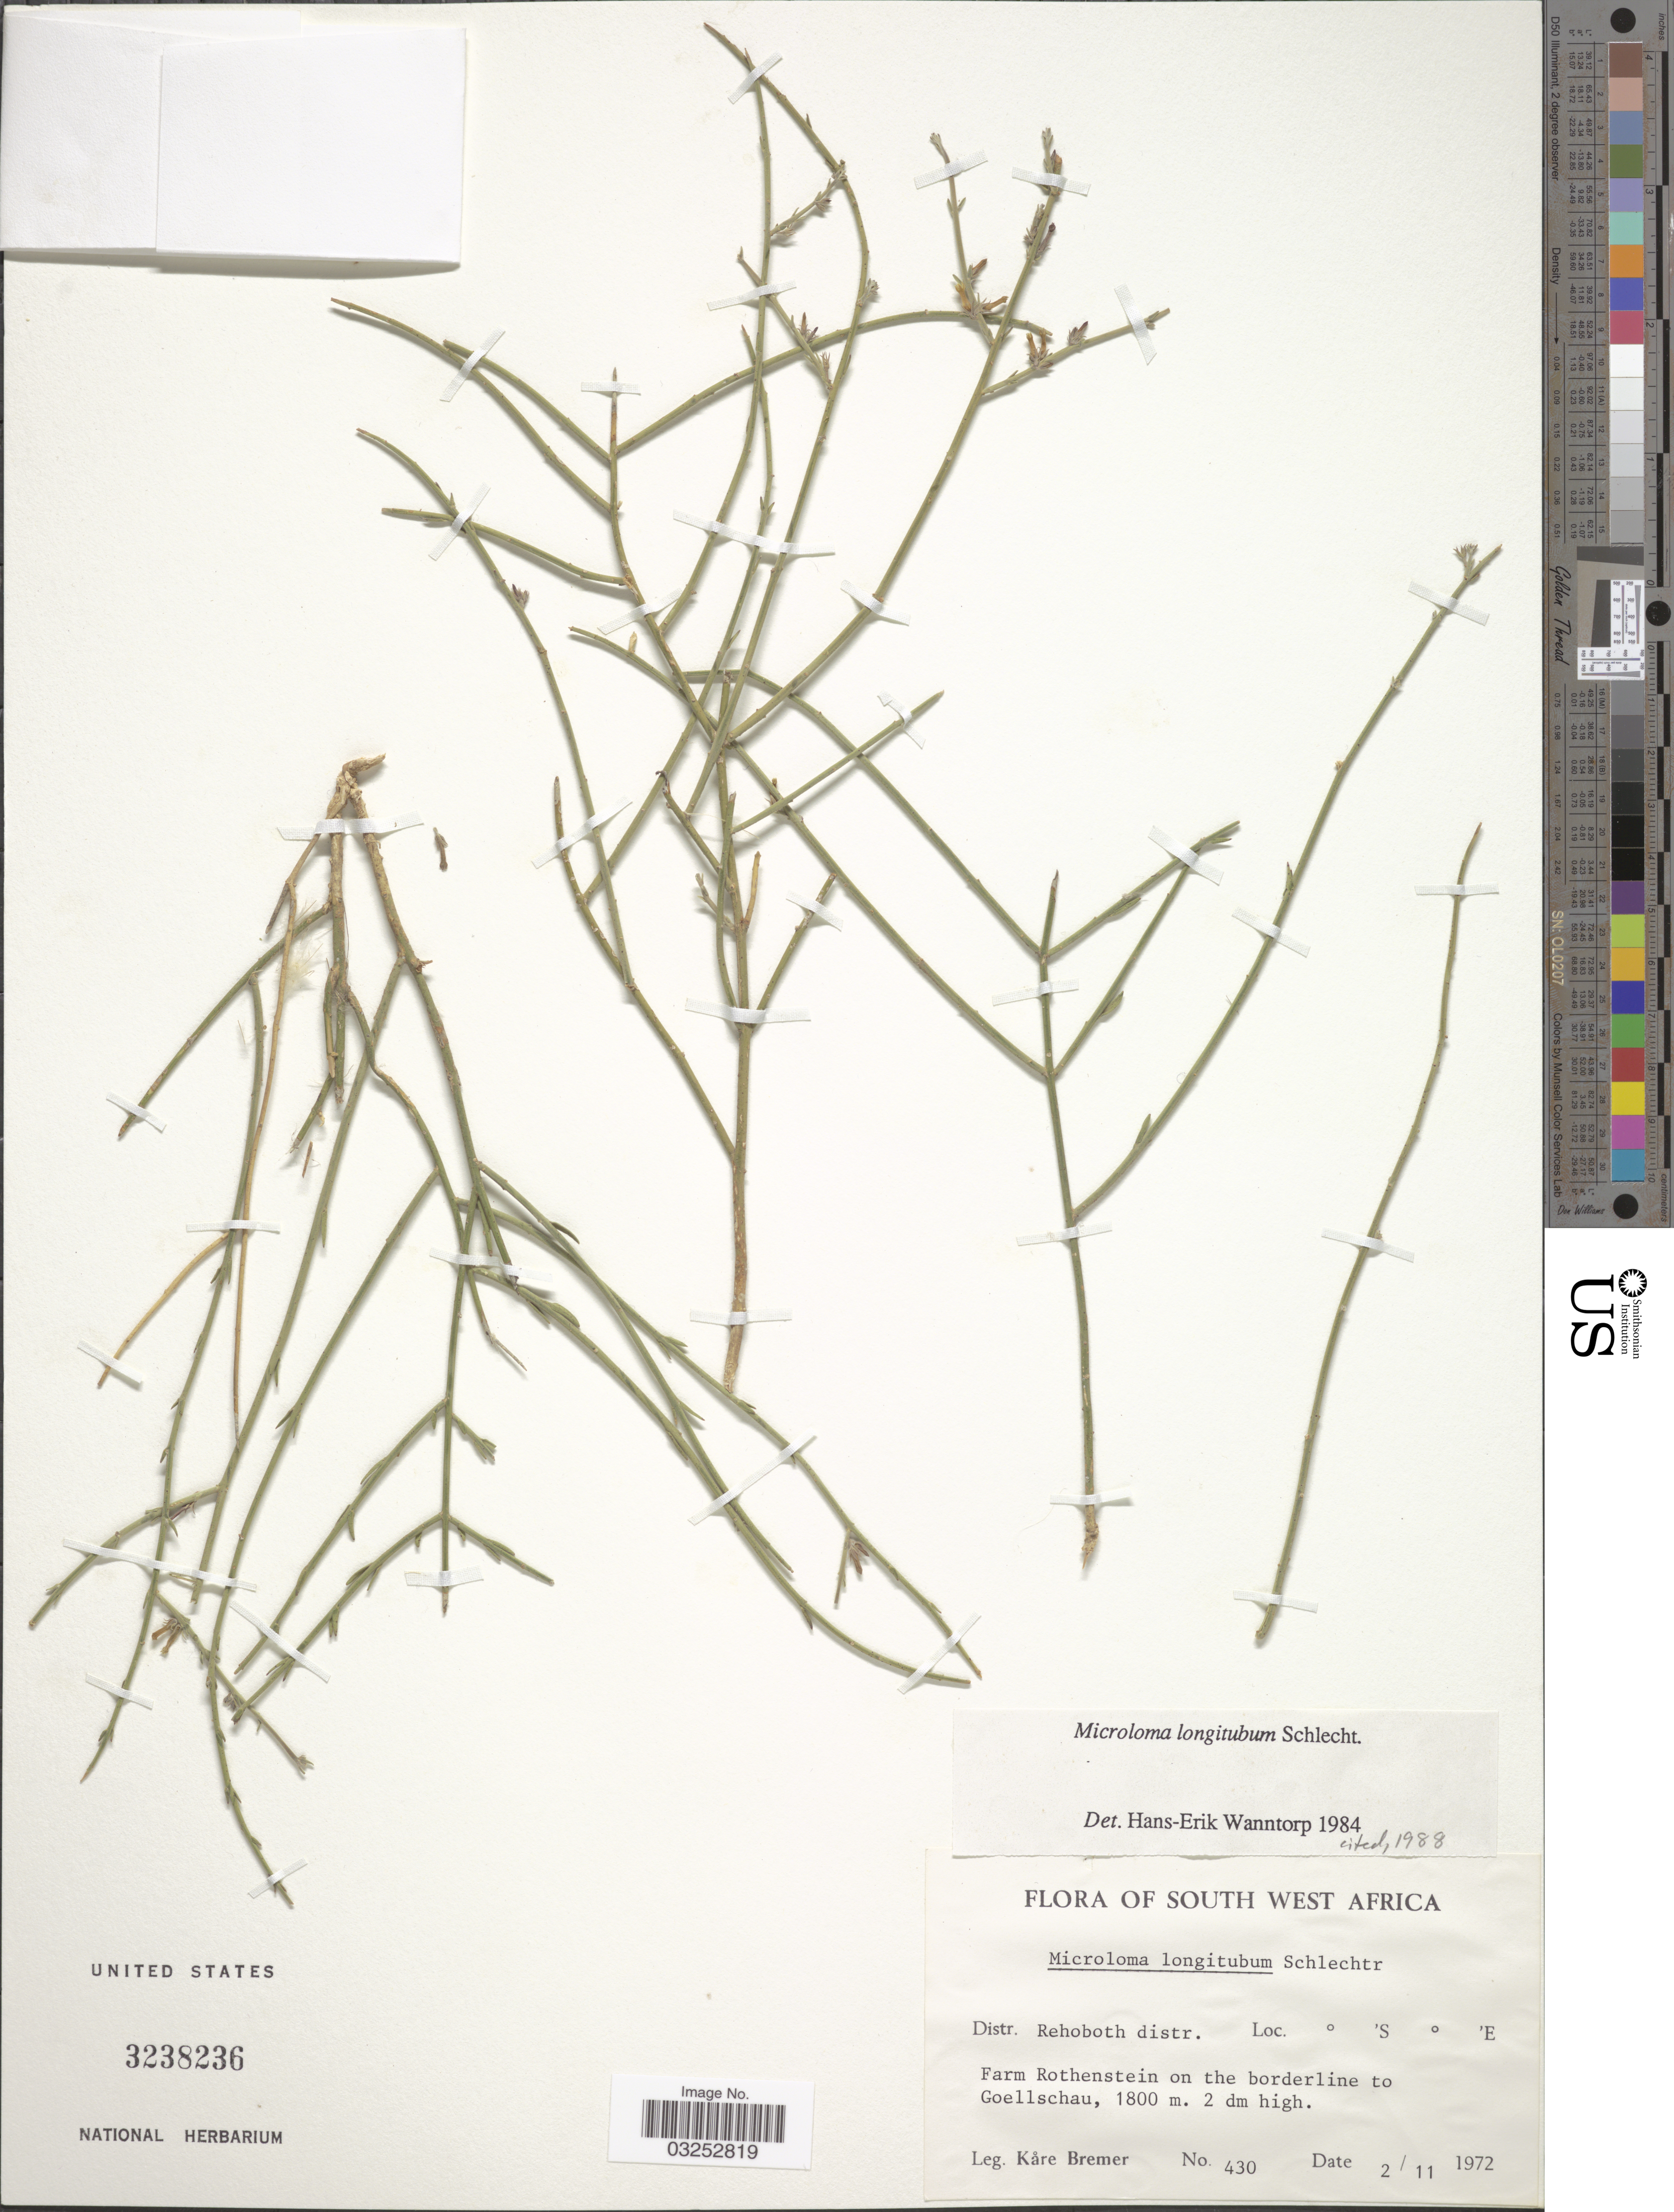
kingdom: Plantae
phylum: Tracheophyta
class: Magnoliopsida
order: Gentianales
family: Apocynaceae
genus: Microloma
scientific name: Microloma longitubum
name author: Schltr.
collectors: K. Bremer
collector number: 430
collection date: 1972-11-02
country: Namibia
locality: South West Africa, Distr. Rehoboth distr., Farm Rothenstein on the borderline to Goellschau.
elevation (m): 1800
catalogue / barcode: US 3238236